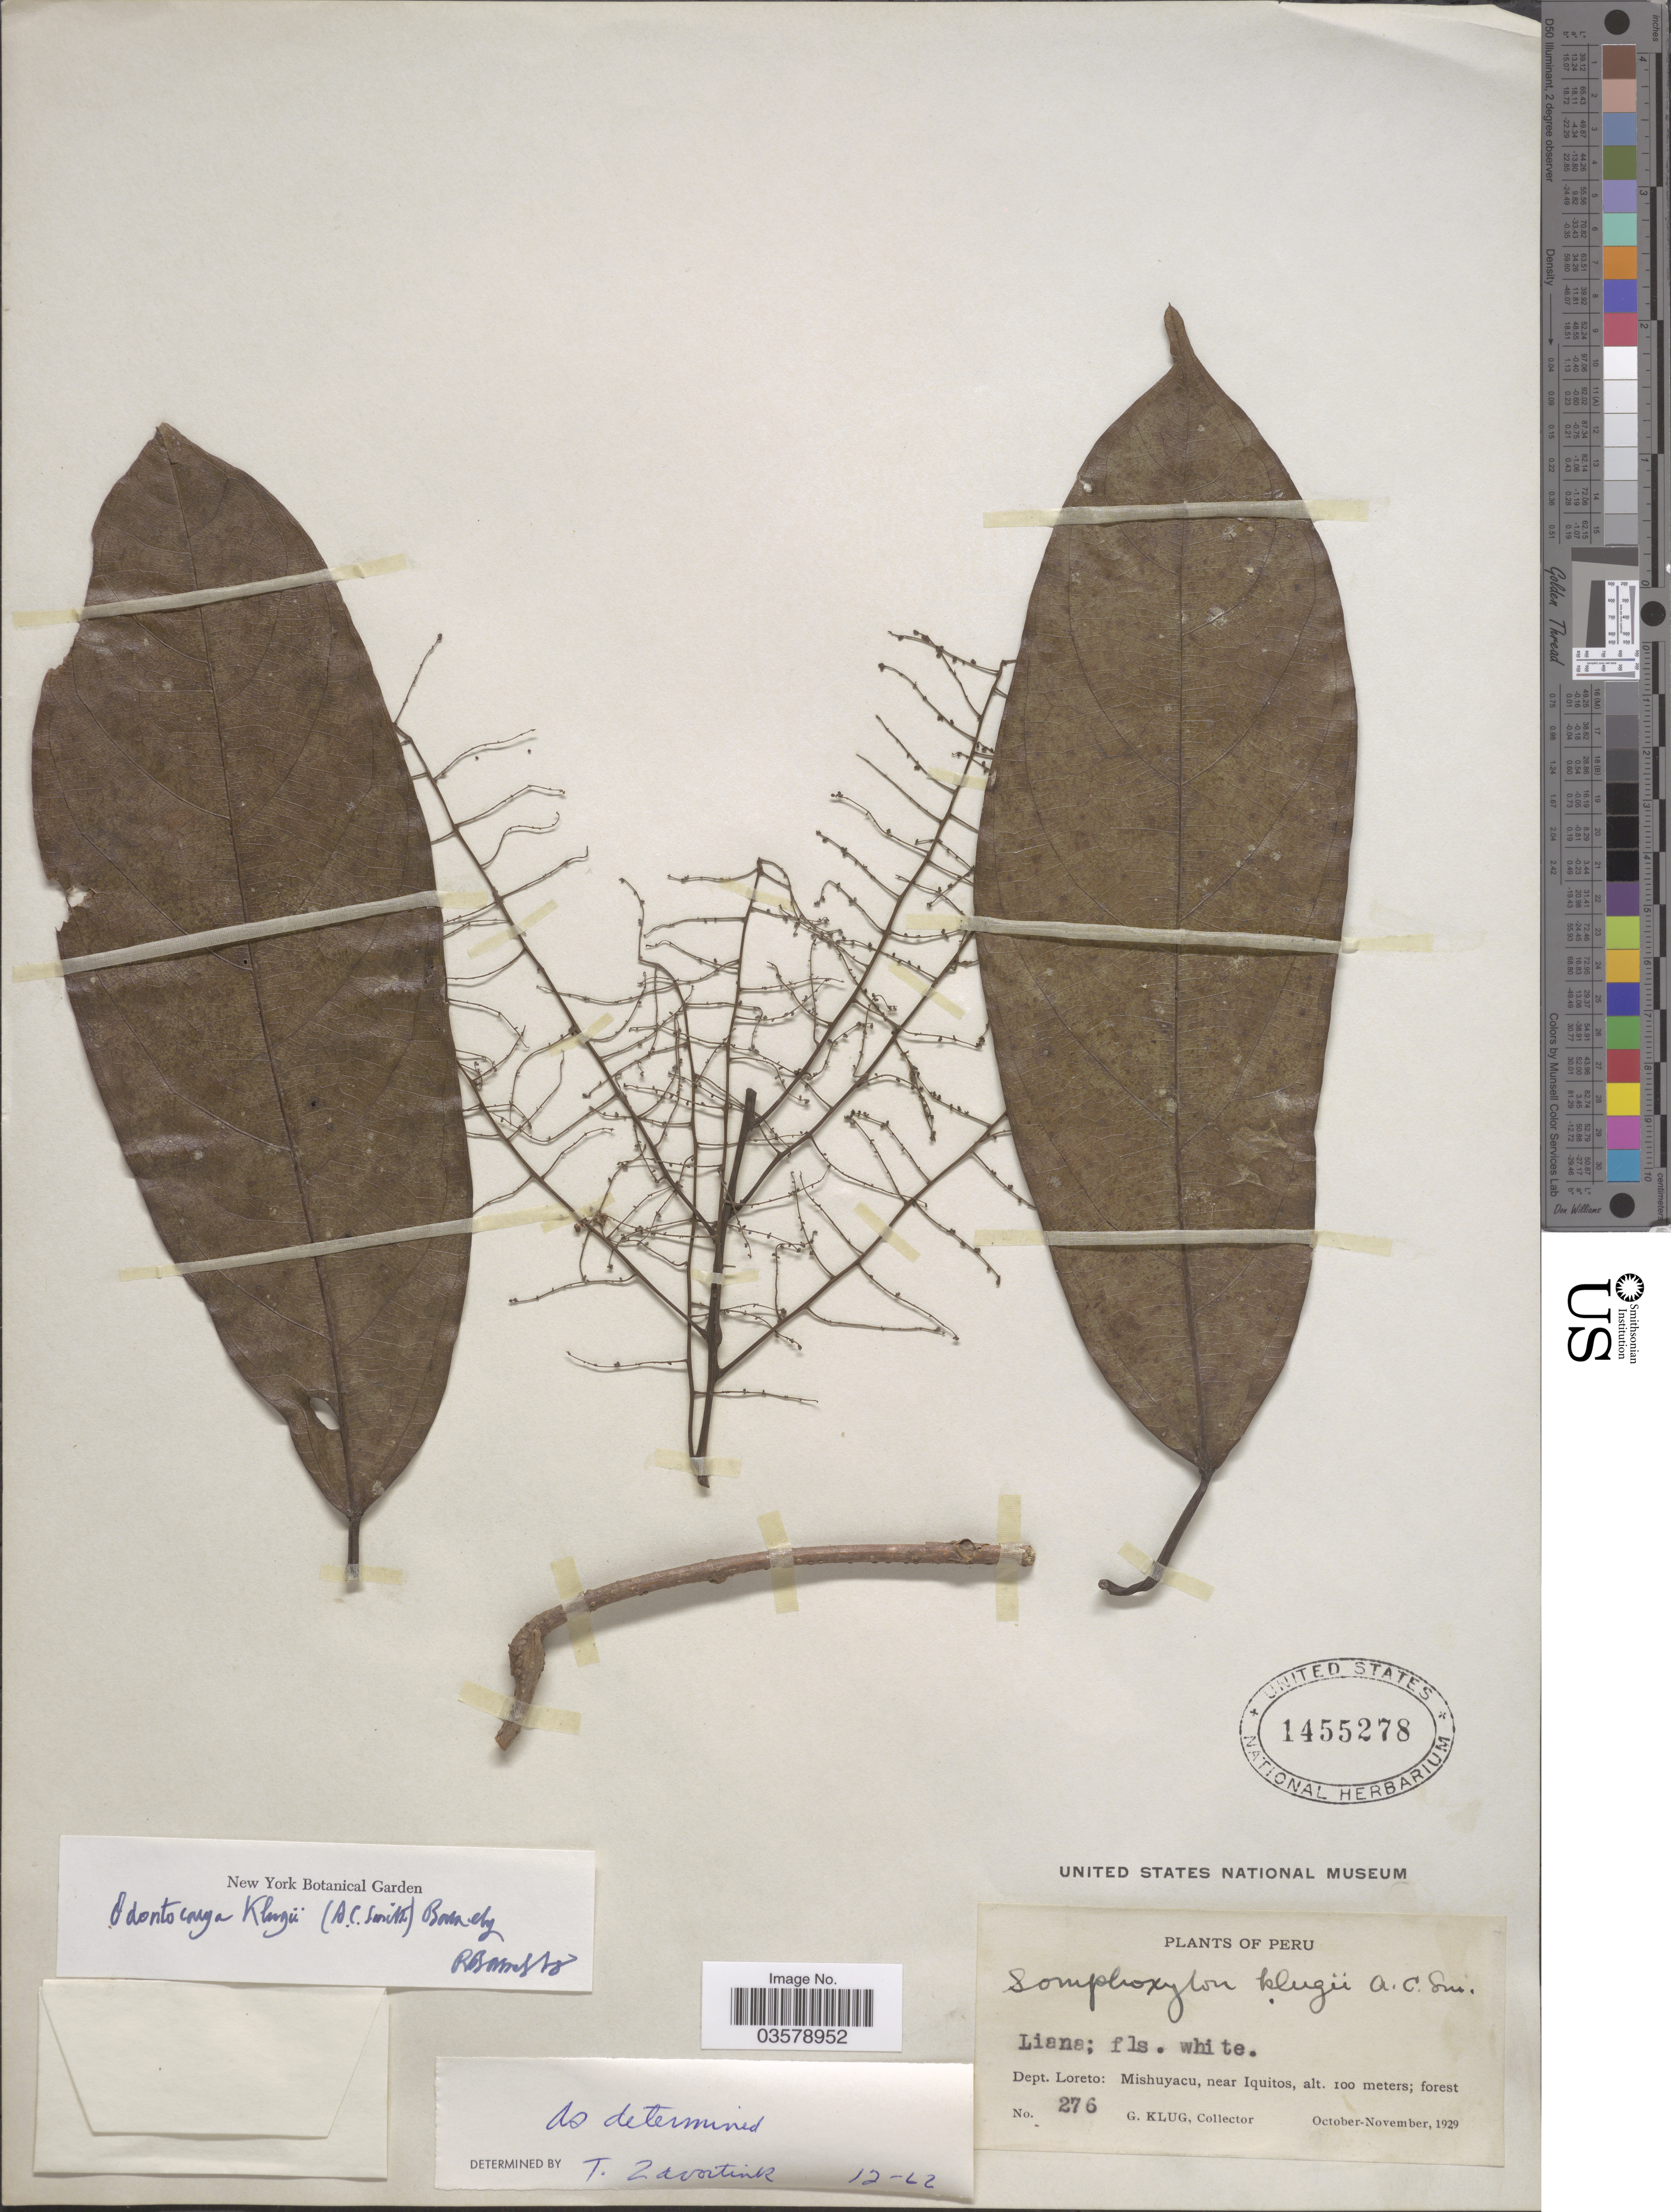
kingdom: Plantae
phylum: Tracheophyta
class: Magnoliopsida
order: Ranunculales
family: Menispermaceae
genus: Odontocarya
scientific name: Odontocarya klugii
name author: (A.C. Sm.) Barneby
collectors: G. Klug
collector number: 276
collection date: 1929-10/1929-11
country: Peru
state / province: Loreto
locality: Dept. Loreto: Mishuyacu, near Iquitos.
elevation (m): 100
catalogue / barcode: US 1455278